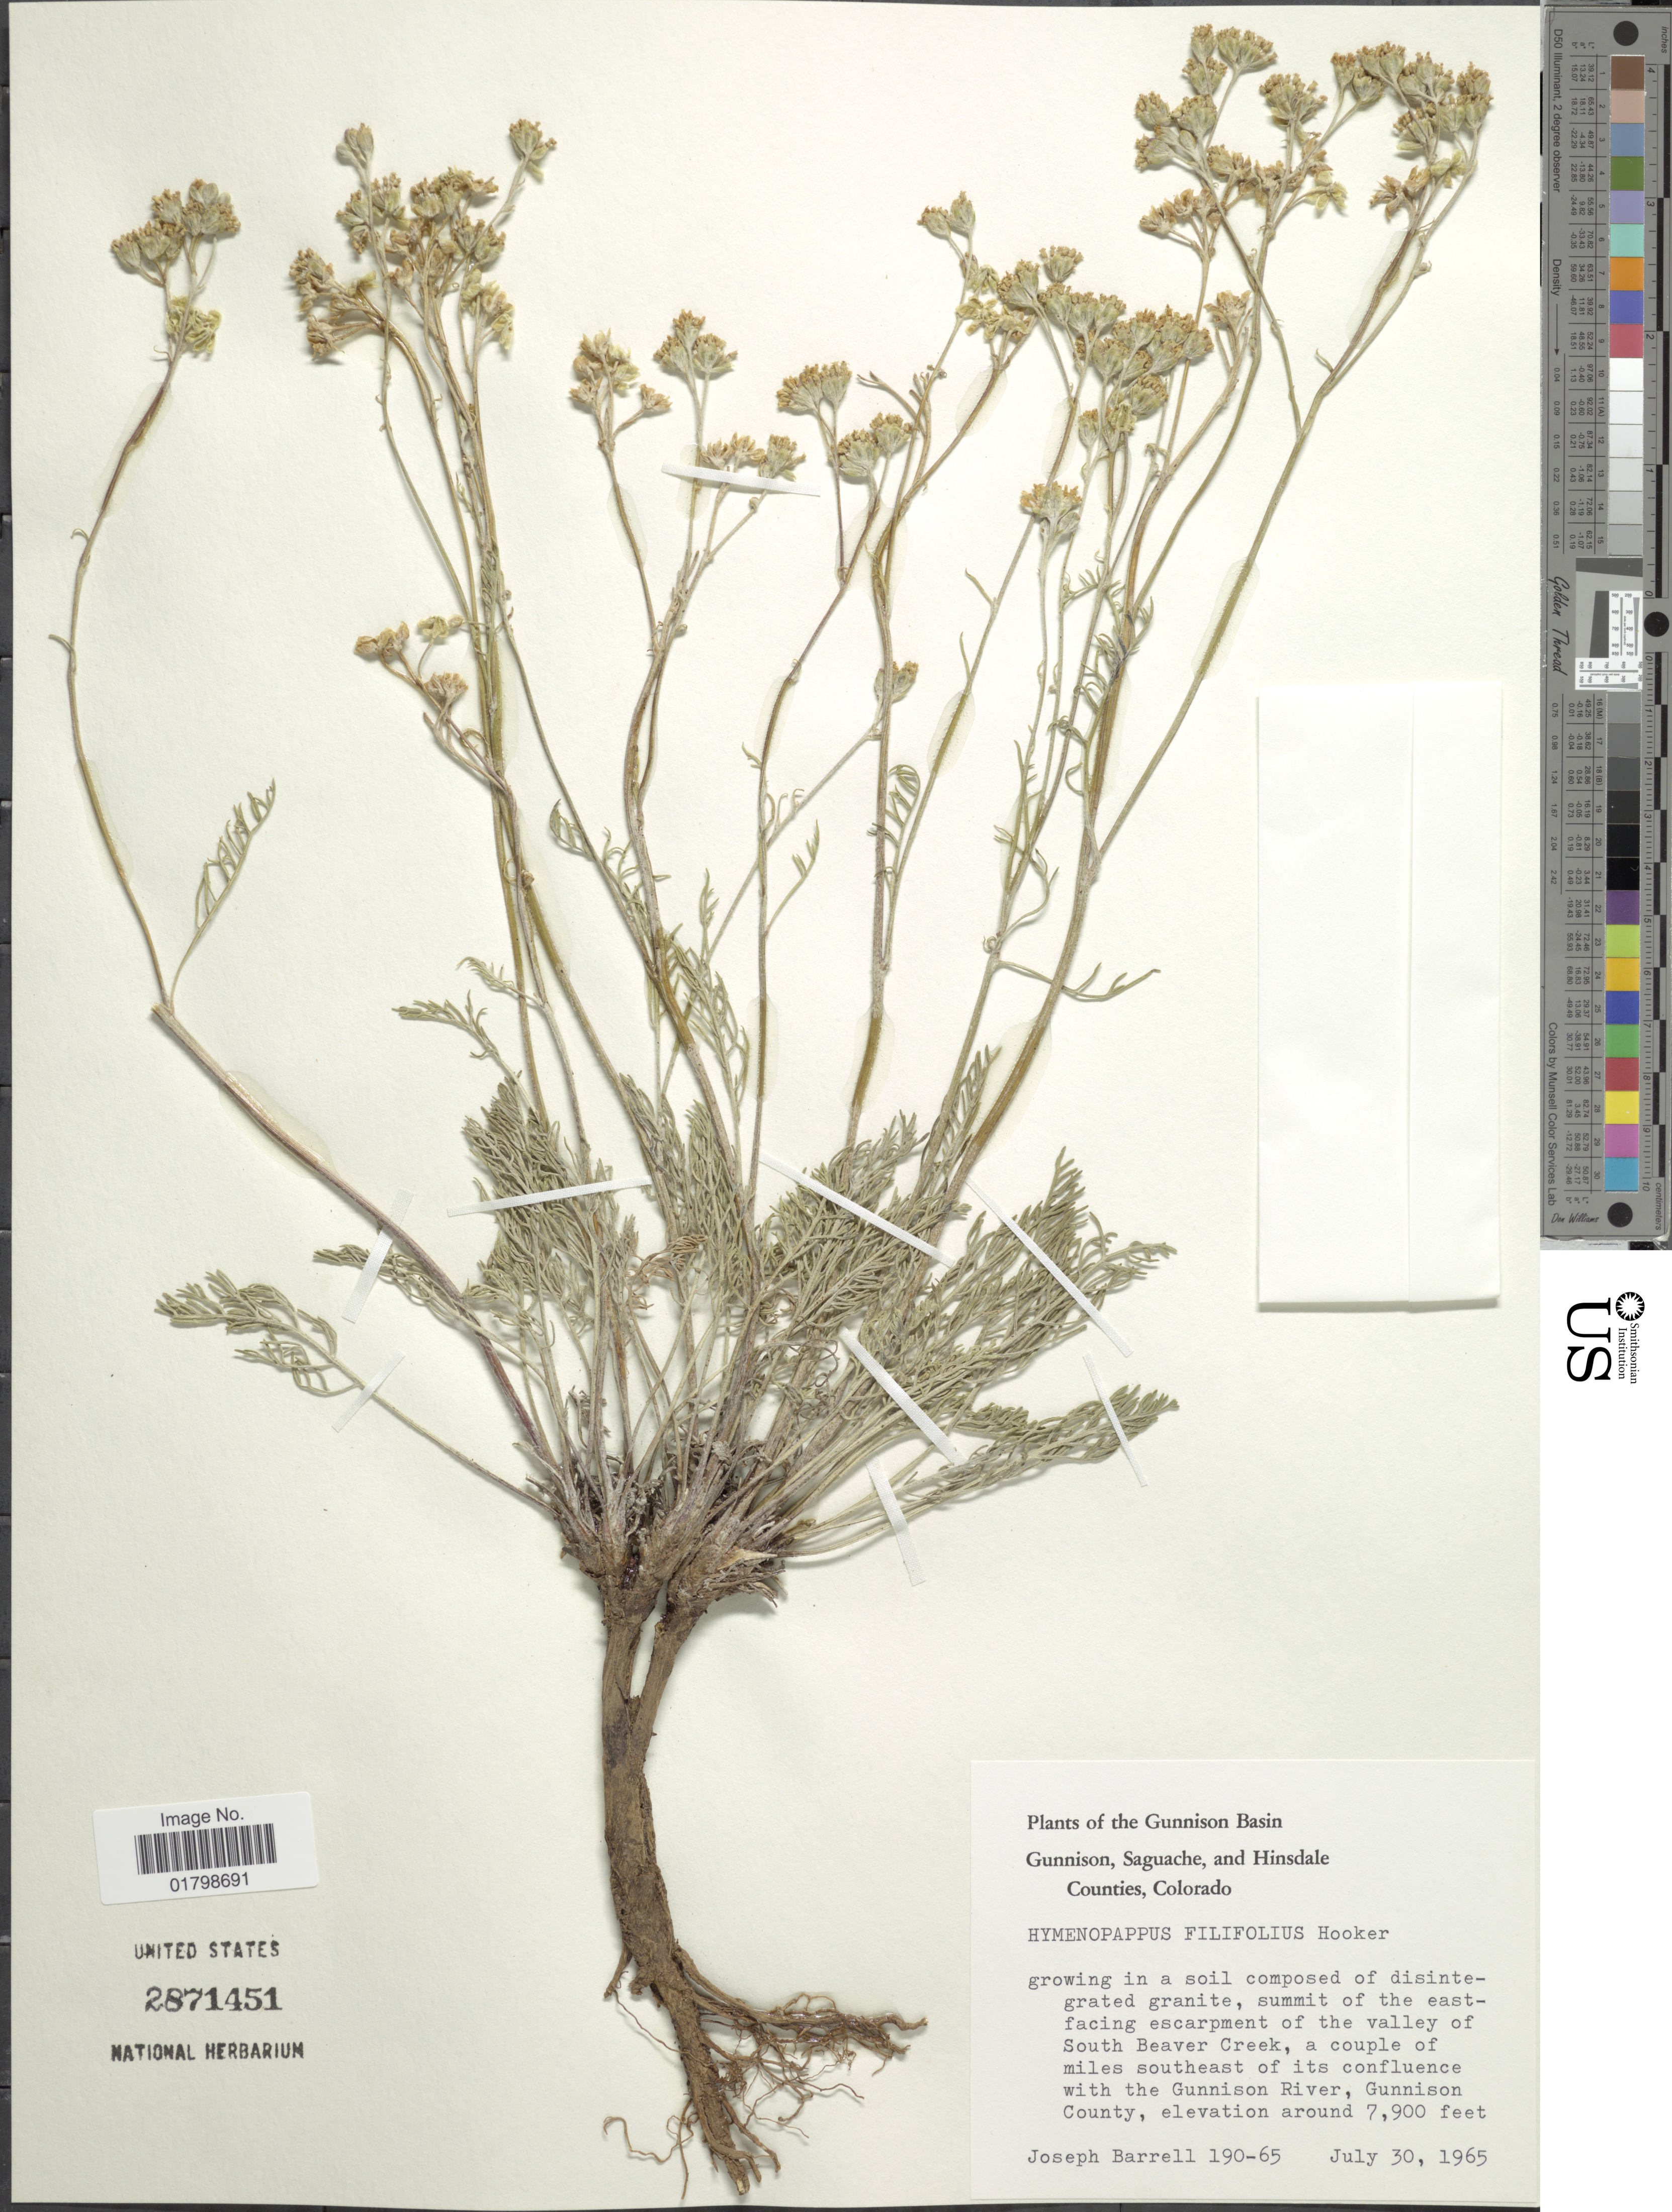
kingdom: Plantae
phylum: Tracheophyta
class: Magnoliopsida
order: Asterales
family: Asteraceae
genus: Hymenopappus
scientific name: Hymenopappus filifolius var. cinereus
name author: (Rydb.) I.M. Johnst.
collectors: J. Barrell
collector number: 190-65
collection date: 1965-07-30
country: United States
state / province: Colorado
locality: Gunnison Basin, Gunnison, Saguache, and Hinsdale Counties, summit of the east-facing escarpment of the valley of South Beaver Creek, a couple of miles southeast of its confluence with the Gunnison River, Gunnison County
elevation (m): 2408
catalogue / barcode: US 2871451